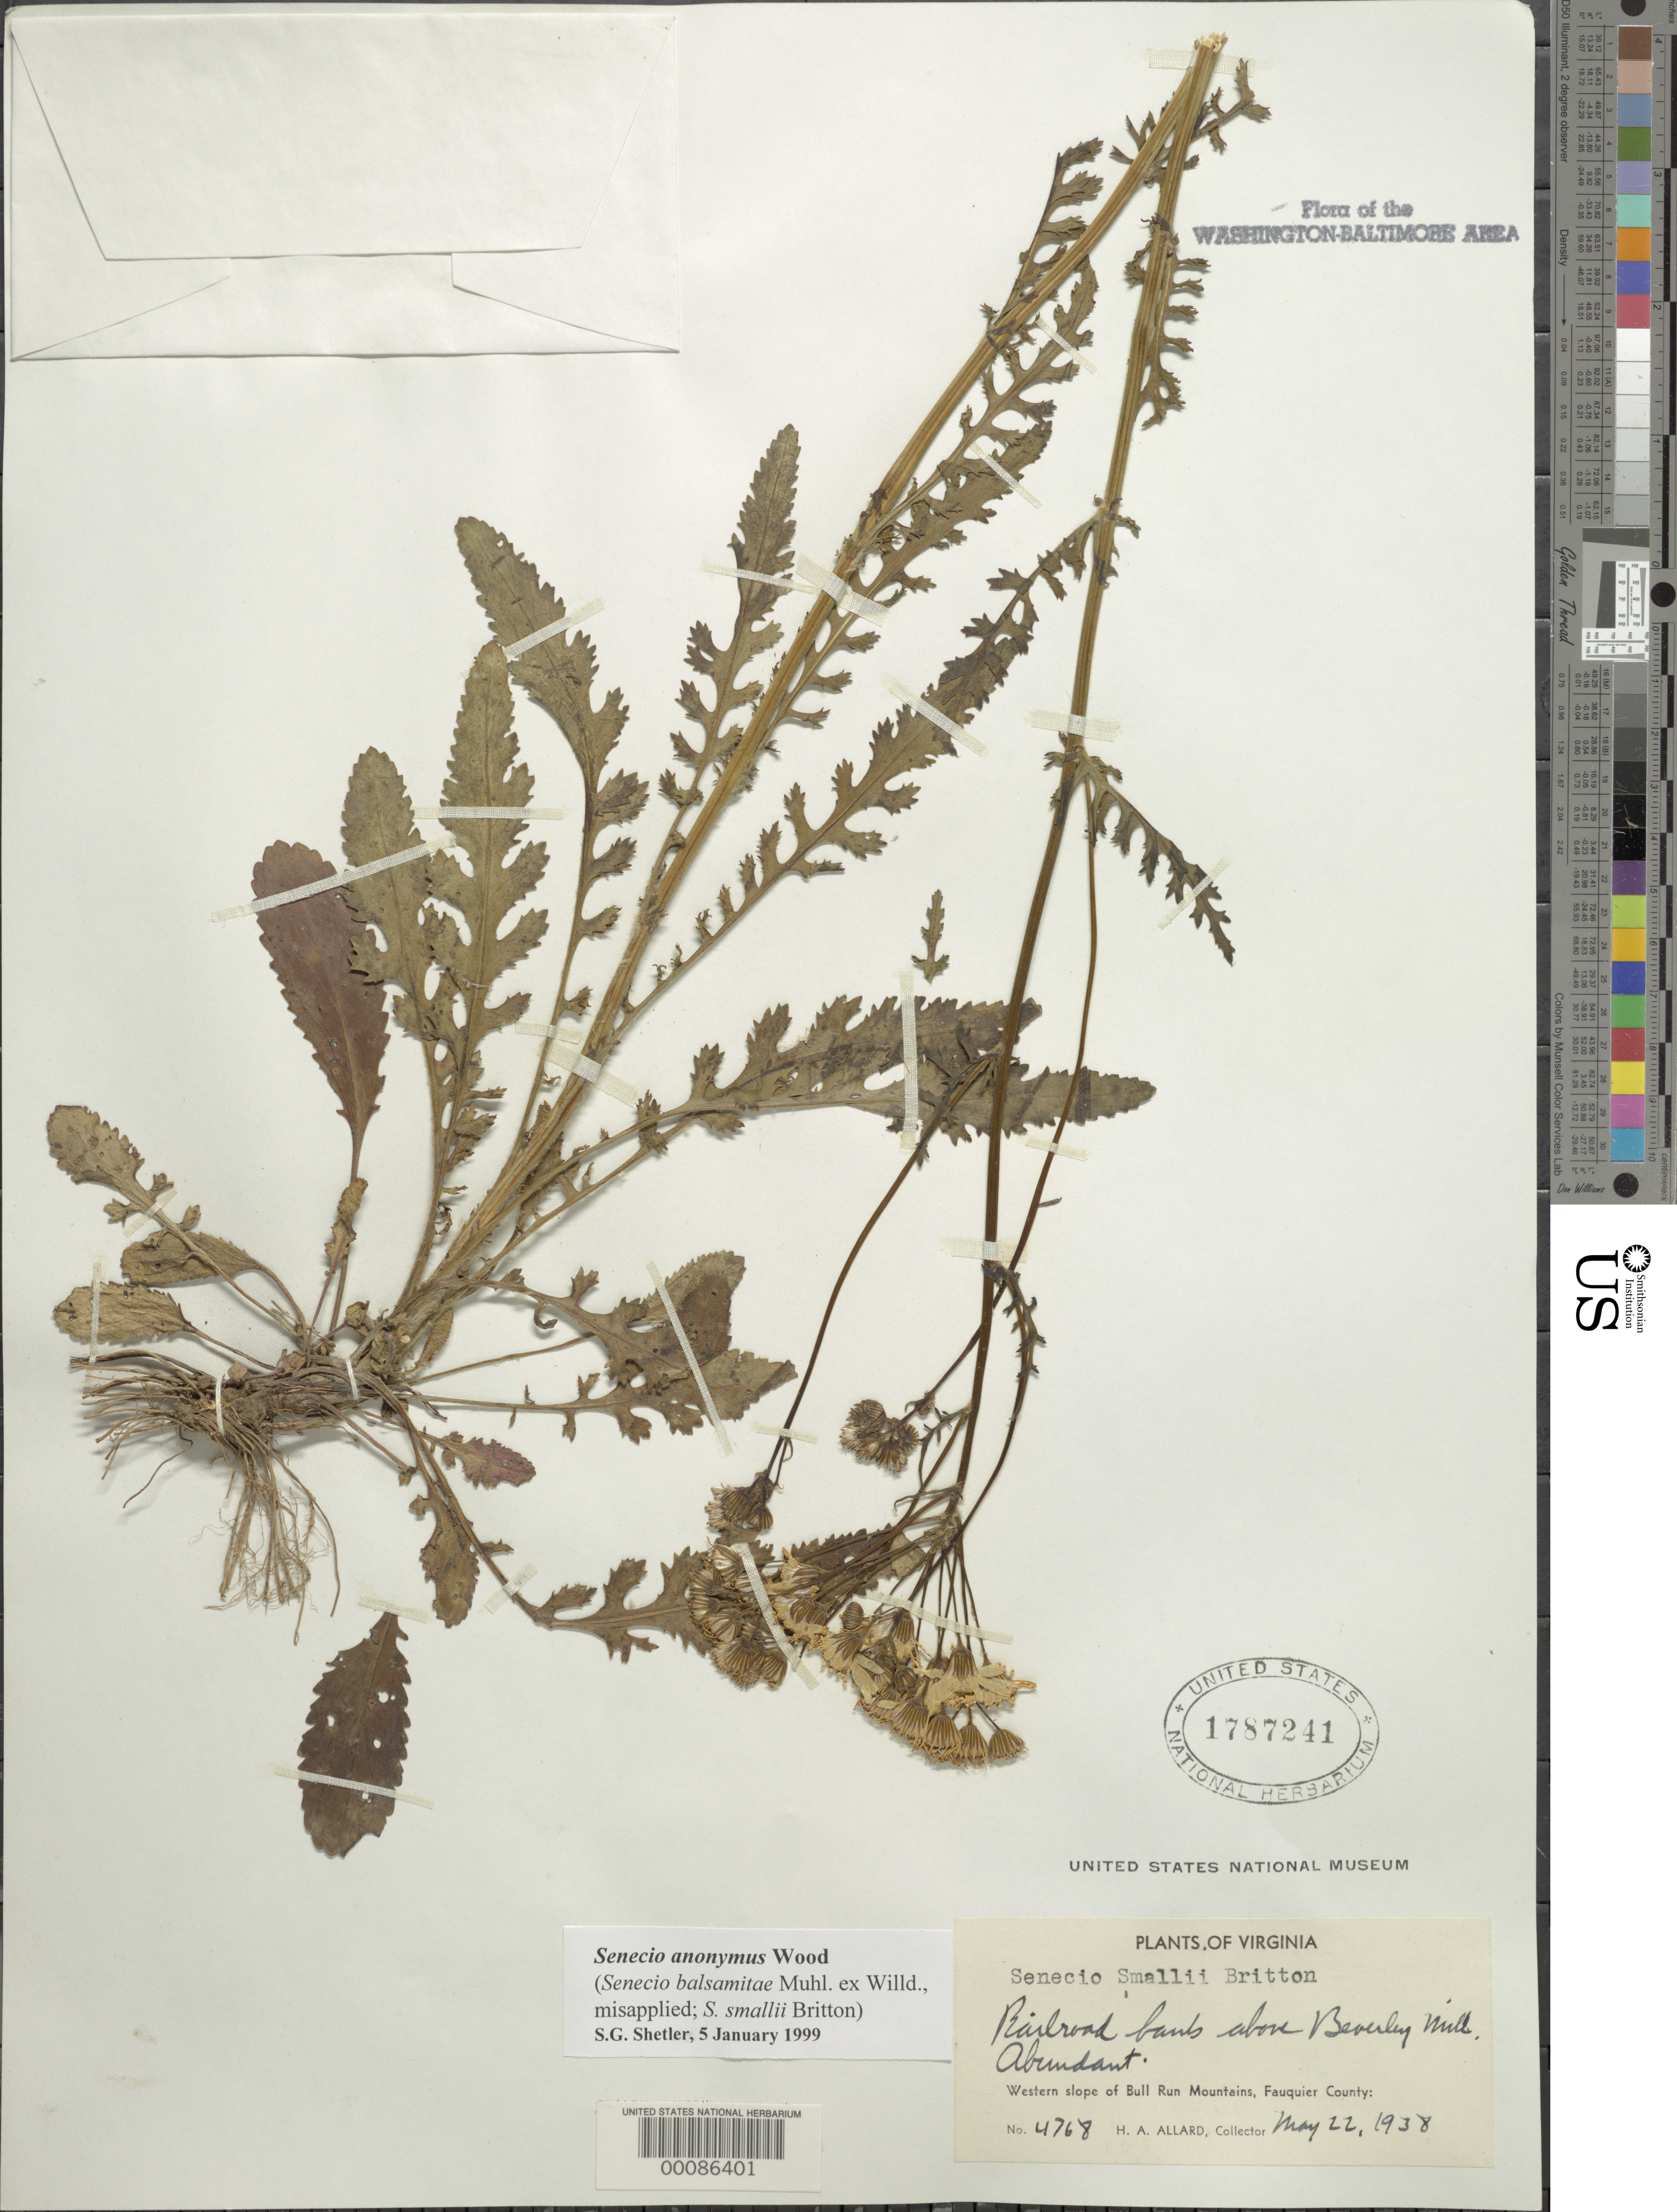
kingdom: Plantae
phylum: Tracheophyta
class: Magnoliopsida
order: Asterales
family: Asteraceae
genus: Packera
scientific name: Packera anonyma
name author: (Alph. Wood) W.A. Weber & Á. Löve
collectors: H. A. Allard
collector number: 4768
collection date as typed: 22 May 1938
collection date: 1938-05-22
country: United States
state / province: Virginia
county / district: Fauquier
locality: Above Beverley Mill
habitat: Railroad bank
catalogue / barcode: US 1787241